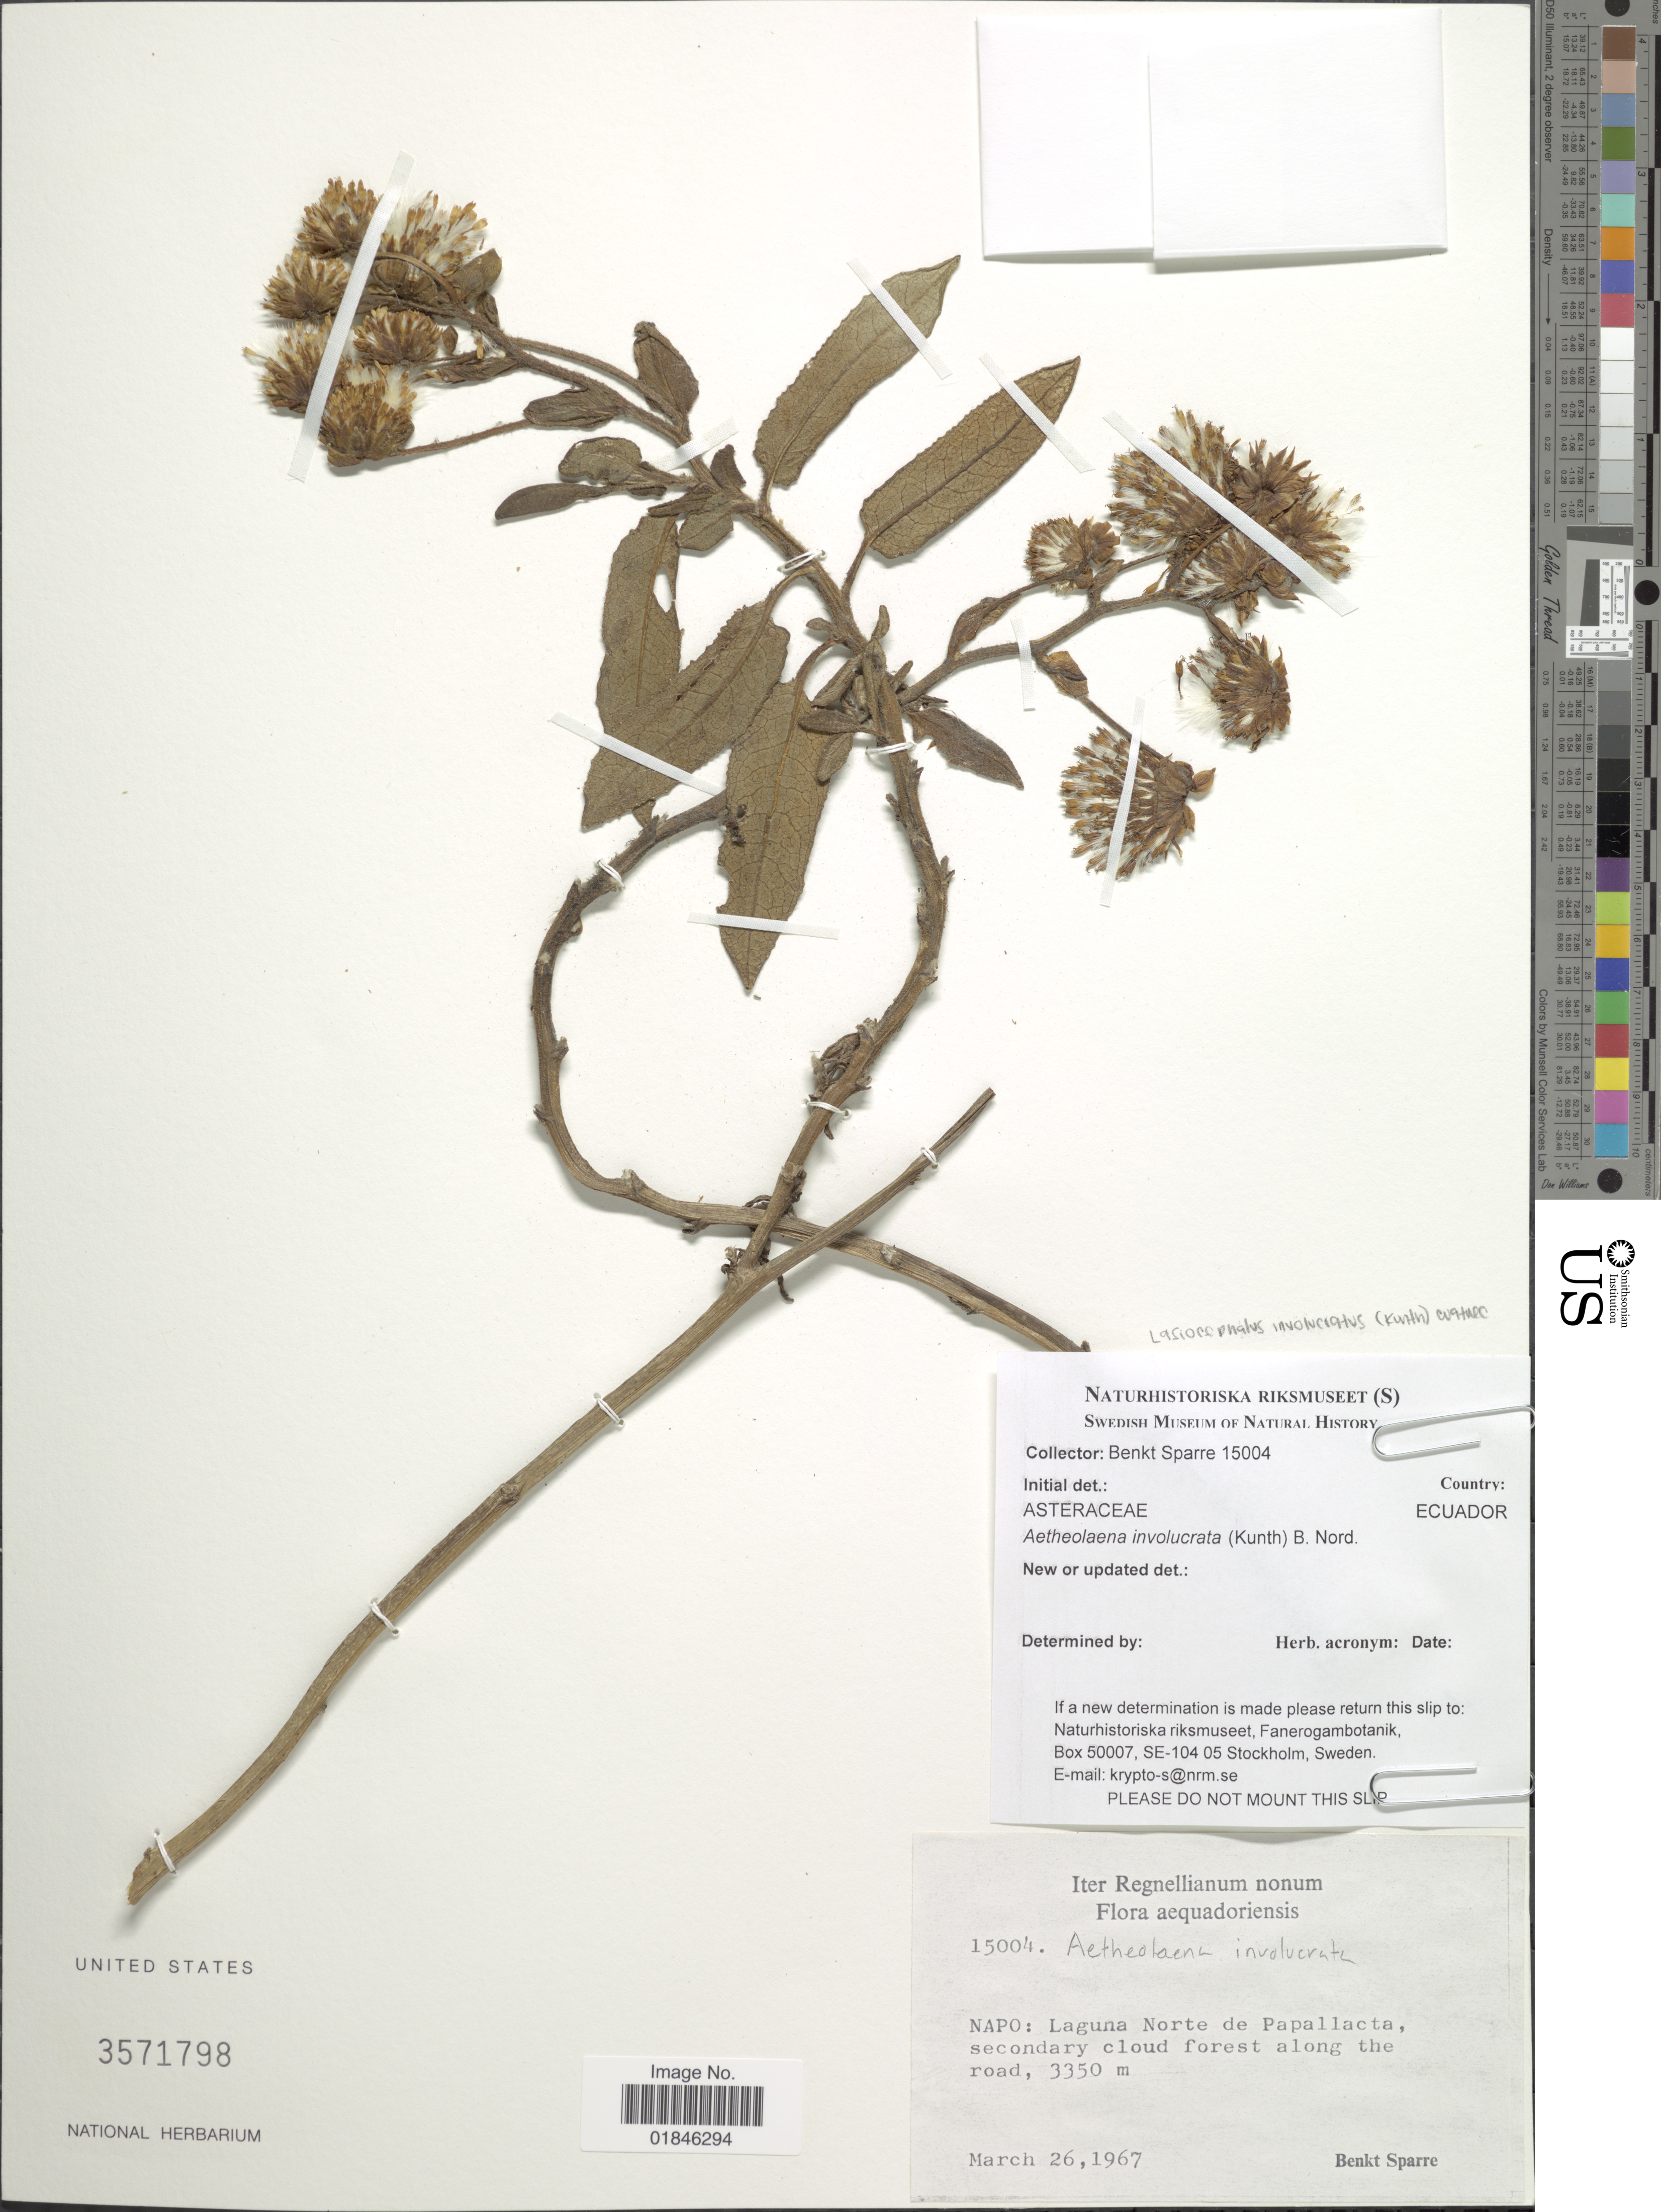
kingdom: Plantae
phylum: Tracheophyta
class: Magnoliopsida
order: Asterales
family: Asteraceae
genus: Senecio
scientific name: Senecio involucratus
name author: (Kunth) DC.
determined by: Salomon, Luciana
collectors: B. Sparre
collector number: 15004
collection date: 1967-03-26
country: Ecuador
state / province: Napo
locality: Napo: Laguna Norte de Papallacta, secondary cloud forest along the road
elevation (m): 3350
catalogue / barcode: US 3571798